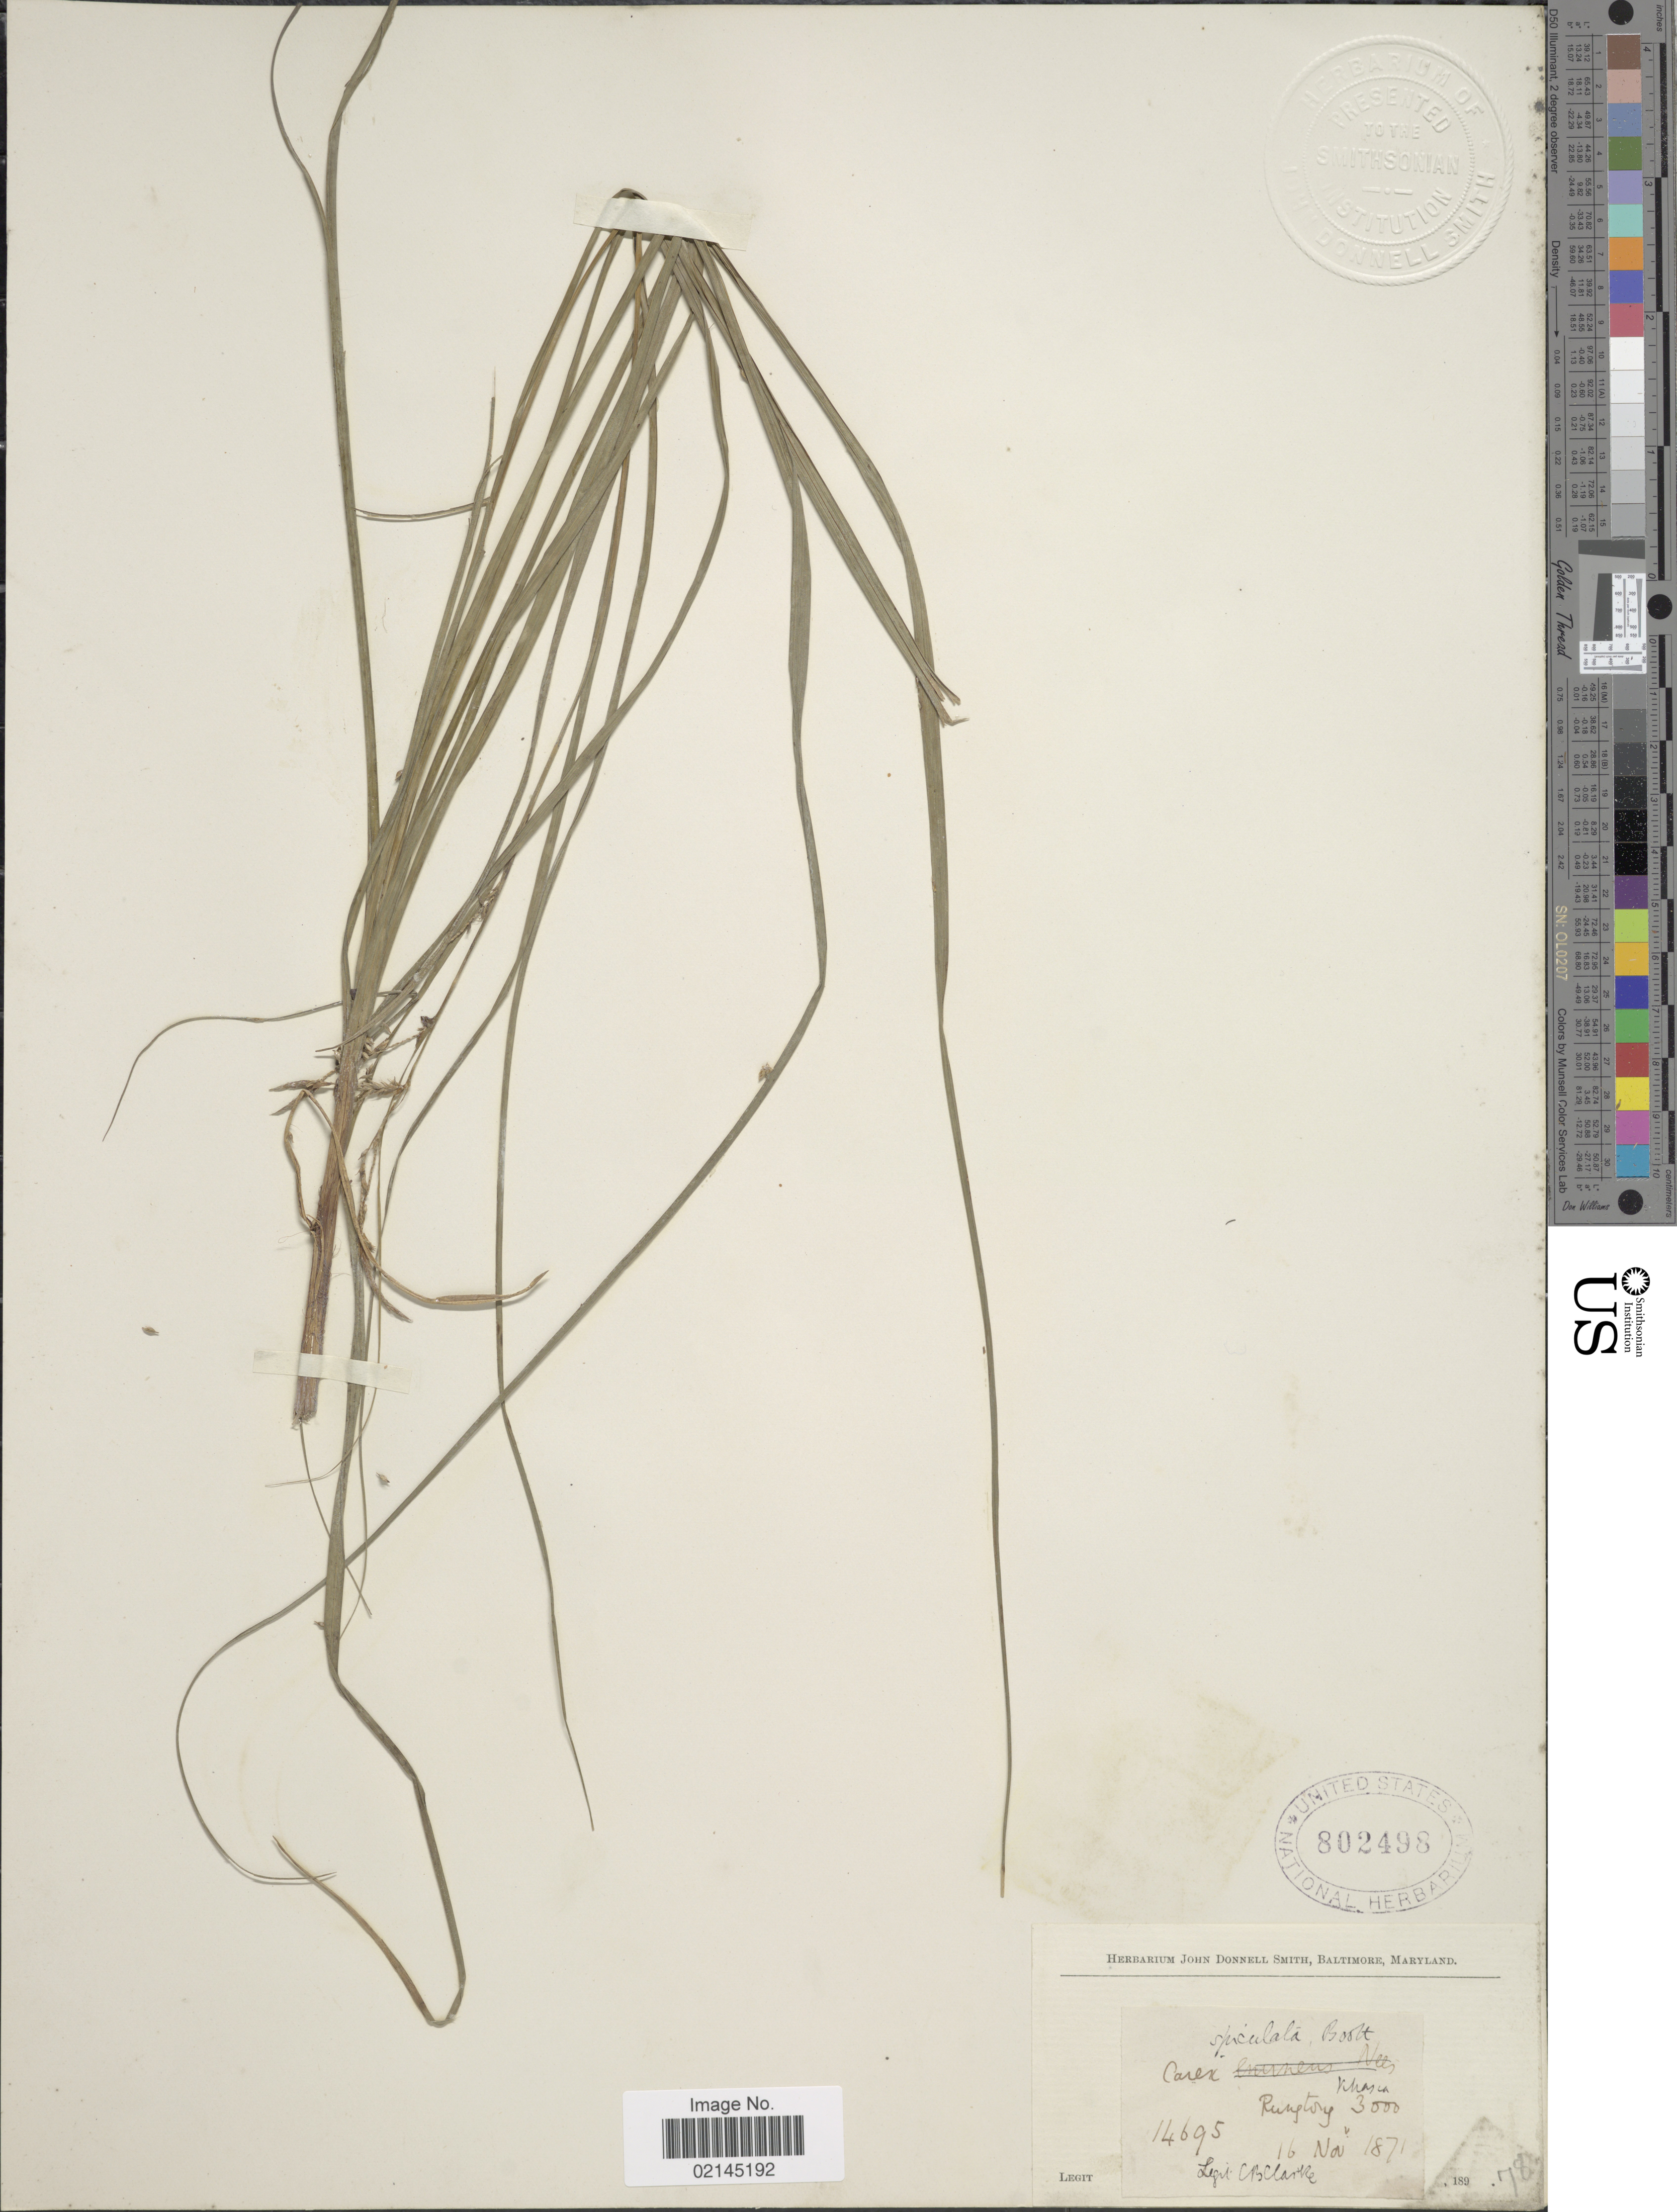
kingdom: Plantae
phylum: Tracheophyta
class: Liliopsida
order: Poales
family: Cyperaceae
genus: Carex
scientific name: Carex myosurus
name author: Nees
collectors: C. B. Clarke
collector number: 14695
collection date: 1871-11-16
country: India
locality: Rungtong, Khasia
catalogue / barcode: US 802498